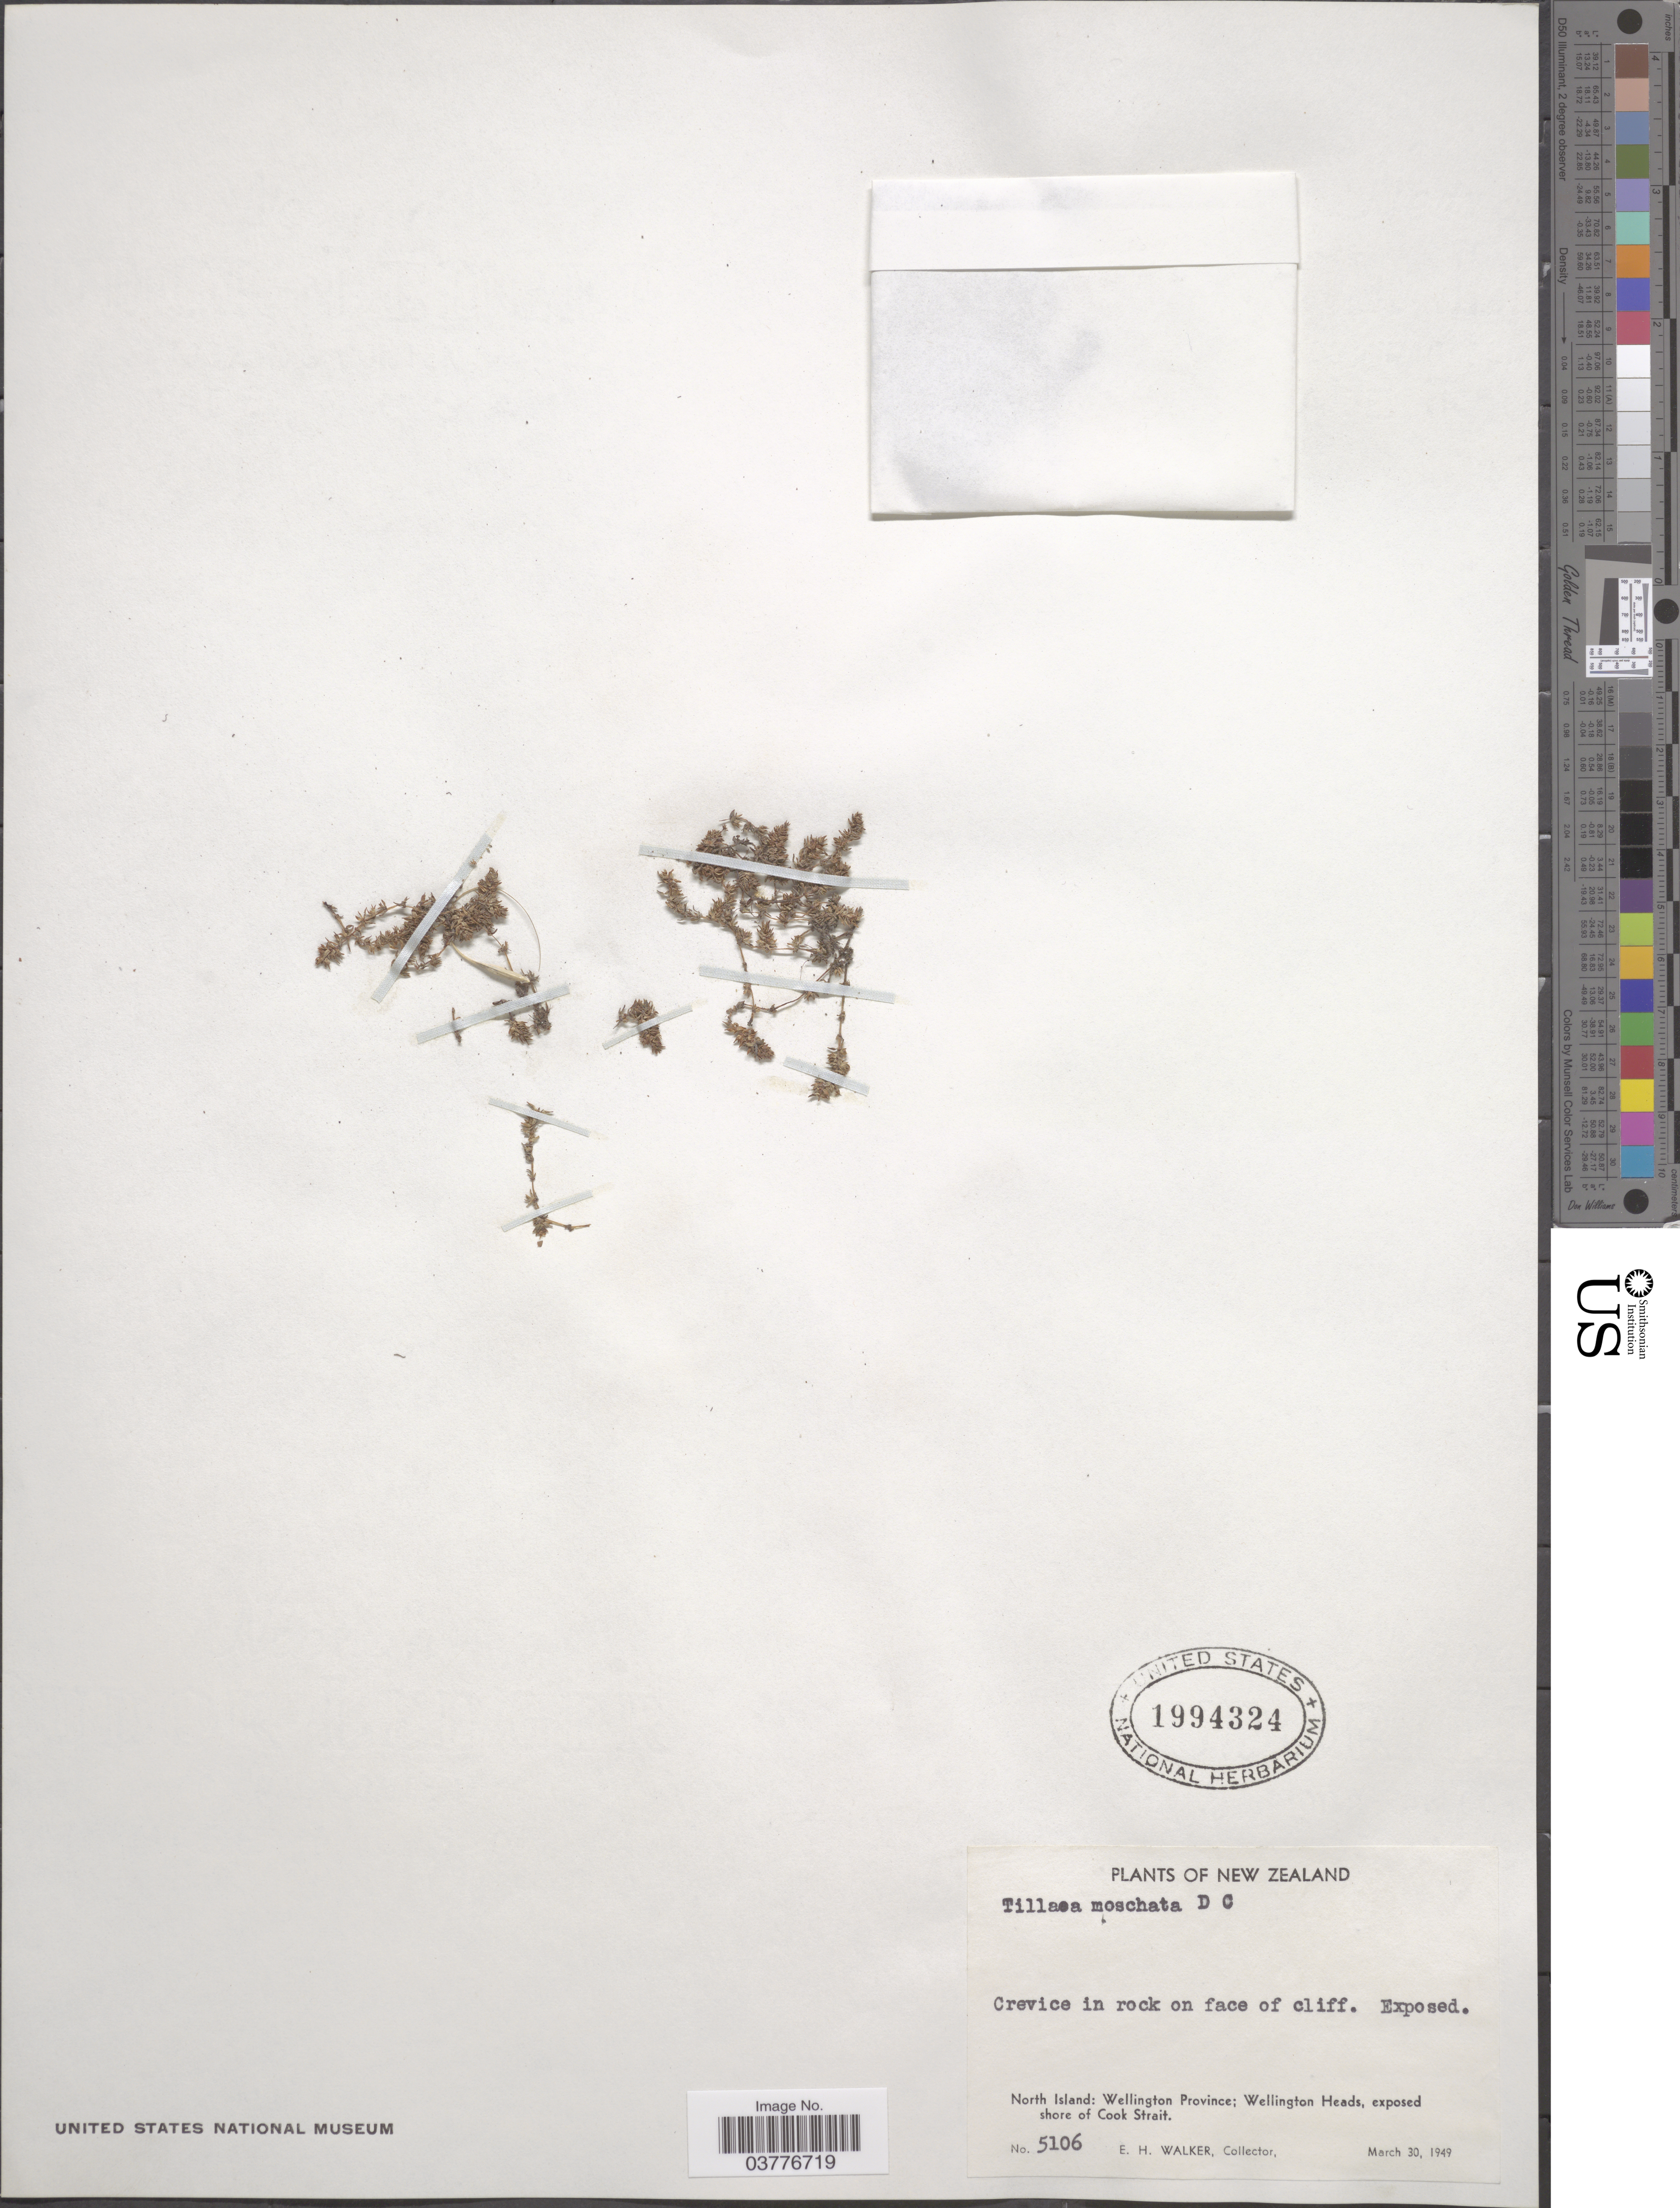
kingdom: Plantae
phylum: Tracheophyta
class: Magnoliopsida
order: Saxifragales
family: Crassulaceae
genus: Crassula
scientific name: Crassula moschata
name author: G. Forst.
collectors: E. H. Walker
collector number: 5106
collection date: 1949-03-30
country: New Zealand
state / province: Wellington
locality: North Island; Wellington Heads, exposed shore of cook Strait.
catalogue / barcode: US 1994324